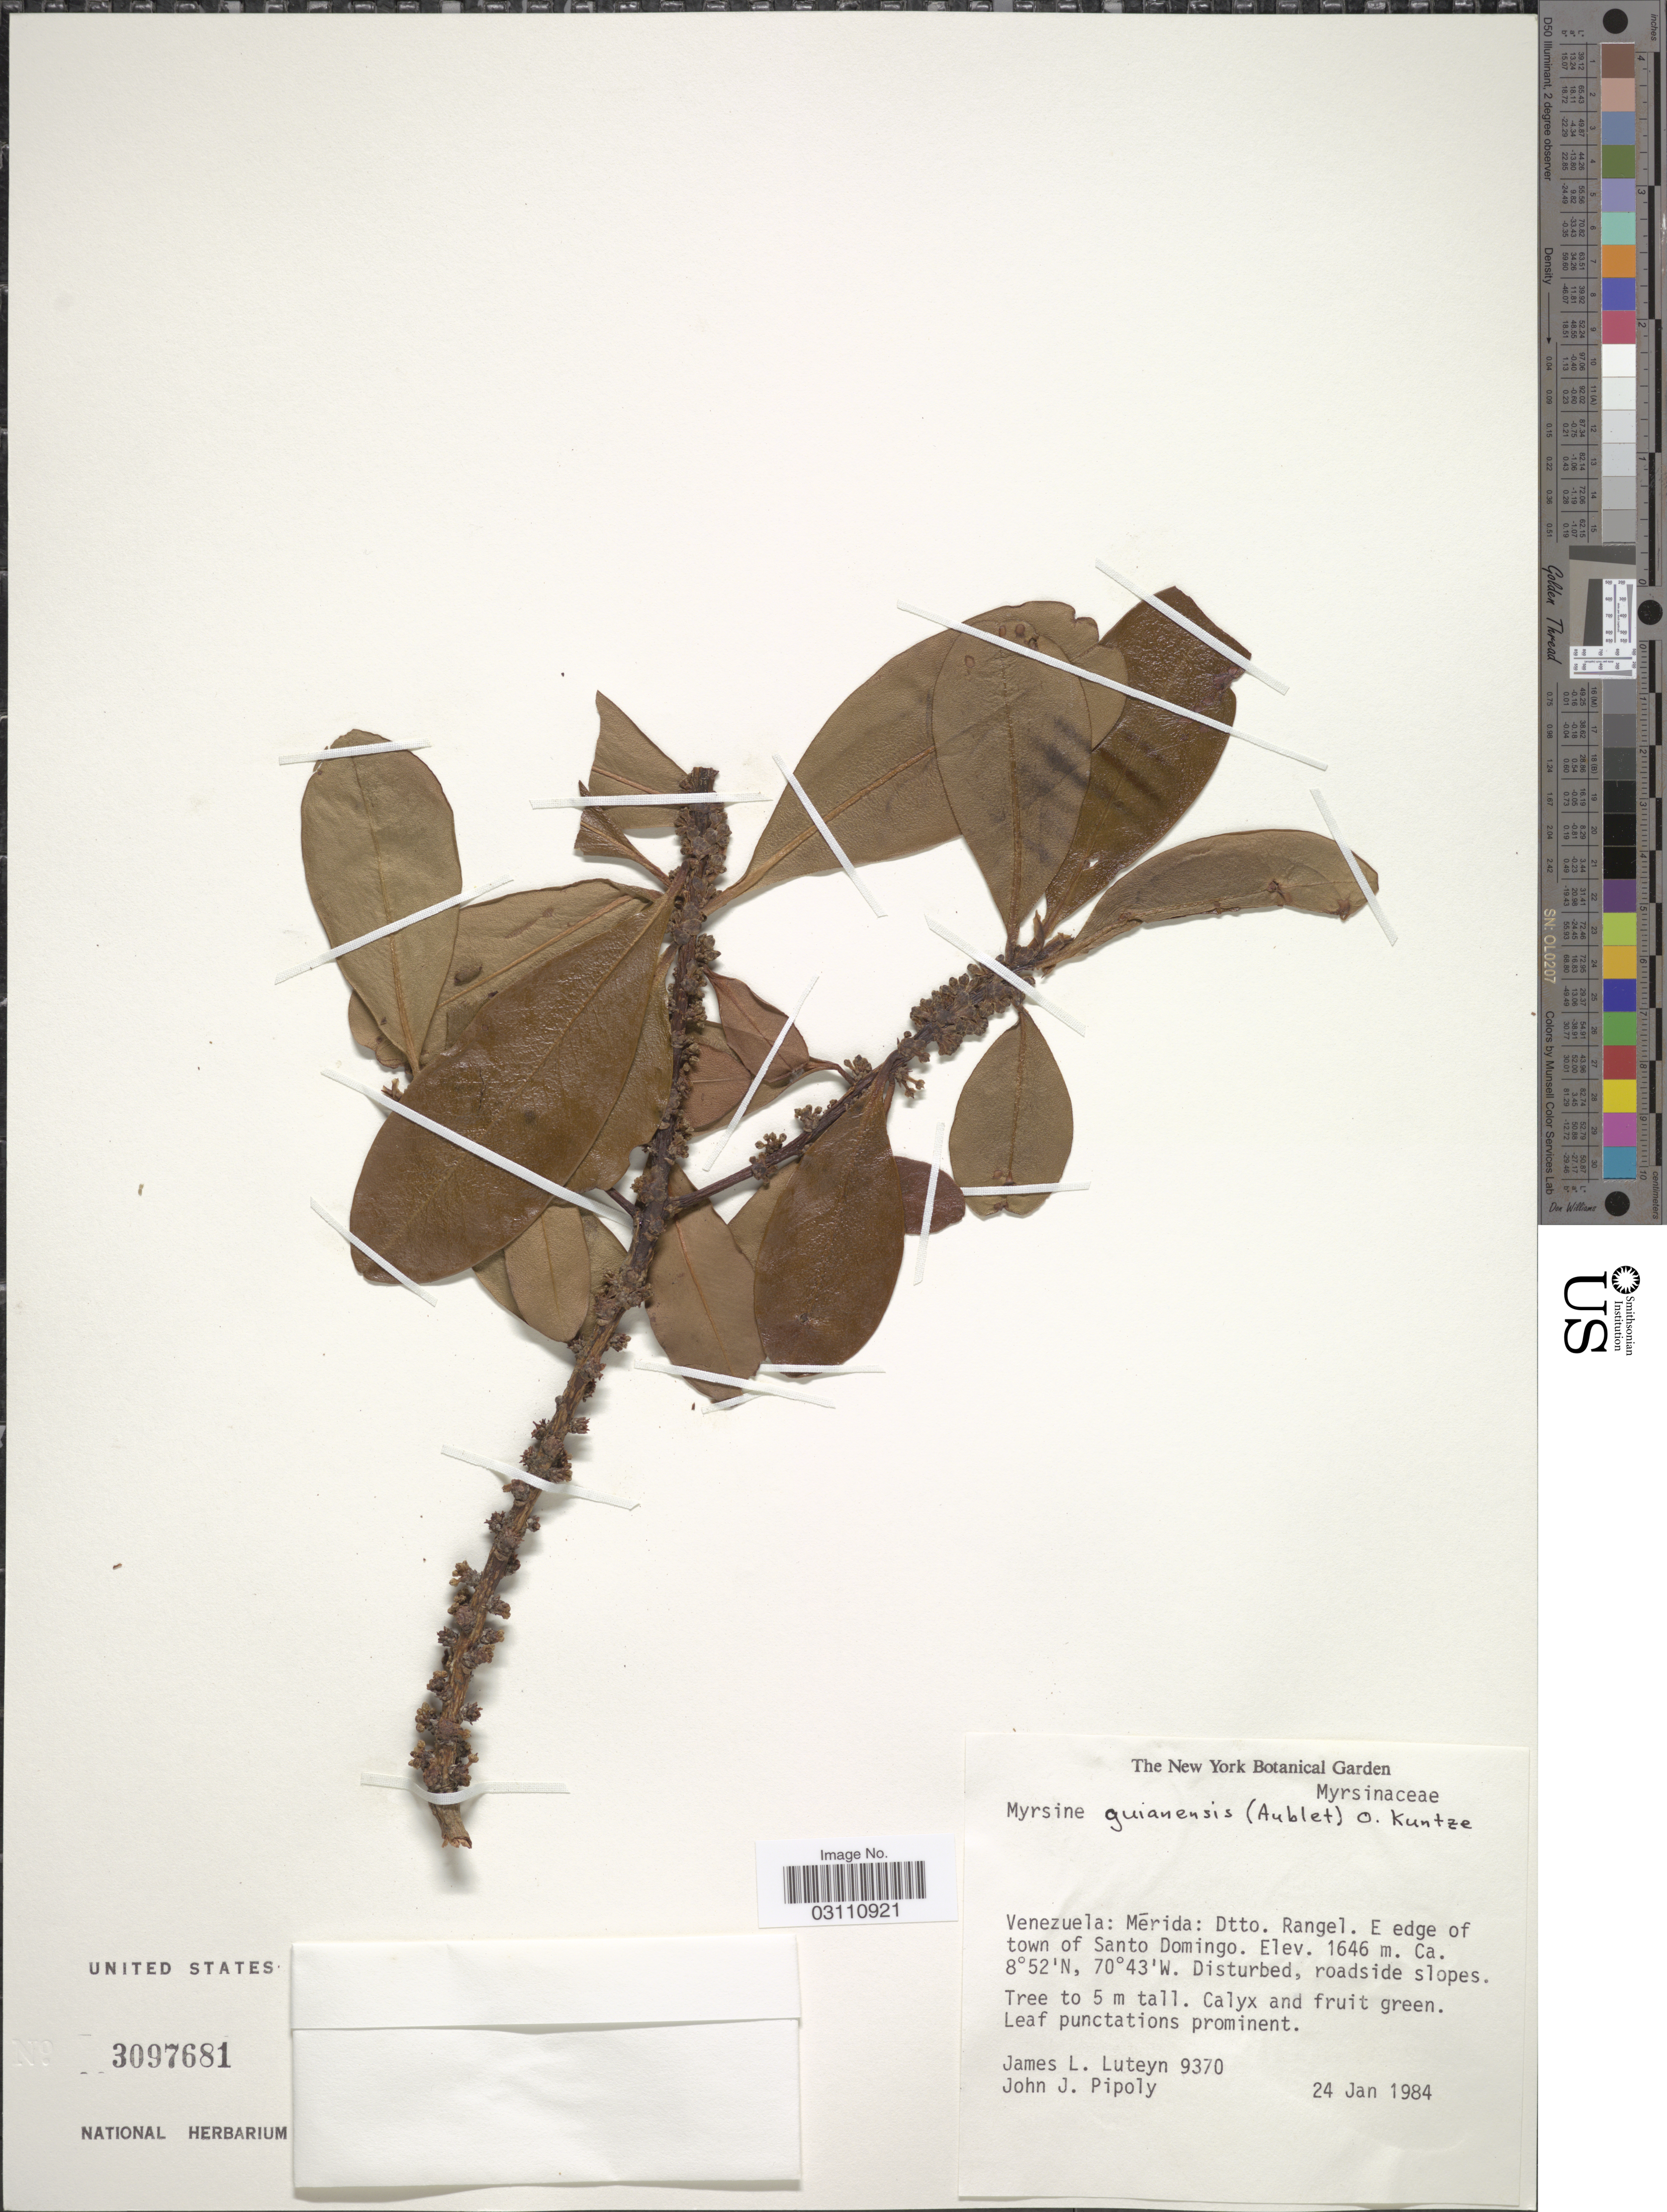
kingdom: Plantae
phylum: Tracheophyta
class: Magnoliopsida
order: Ericales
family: Primulaceae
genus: Ardisia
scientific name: Ardisia guianensis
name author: (Aubl.) Mez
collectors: J. Luteyn & J. J. Pipoly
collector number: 9370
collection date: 1984-01-24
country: Venezuela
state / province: Mérida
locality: Dtto. Rangel. E edge of town of Santo Domingo.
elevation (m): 1646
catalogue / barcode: US 3097681